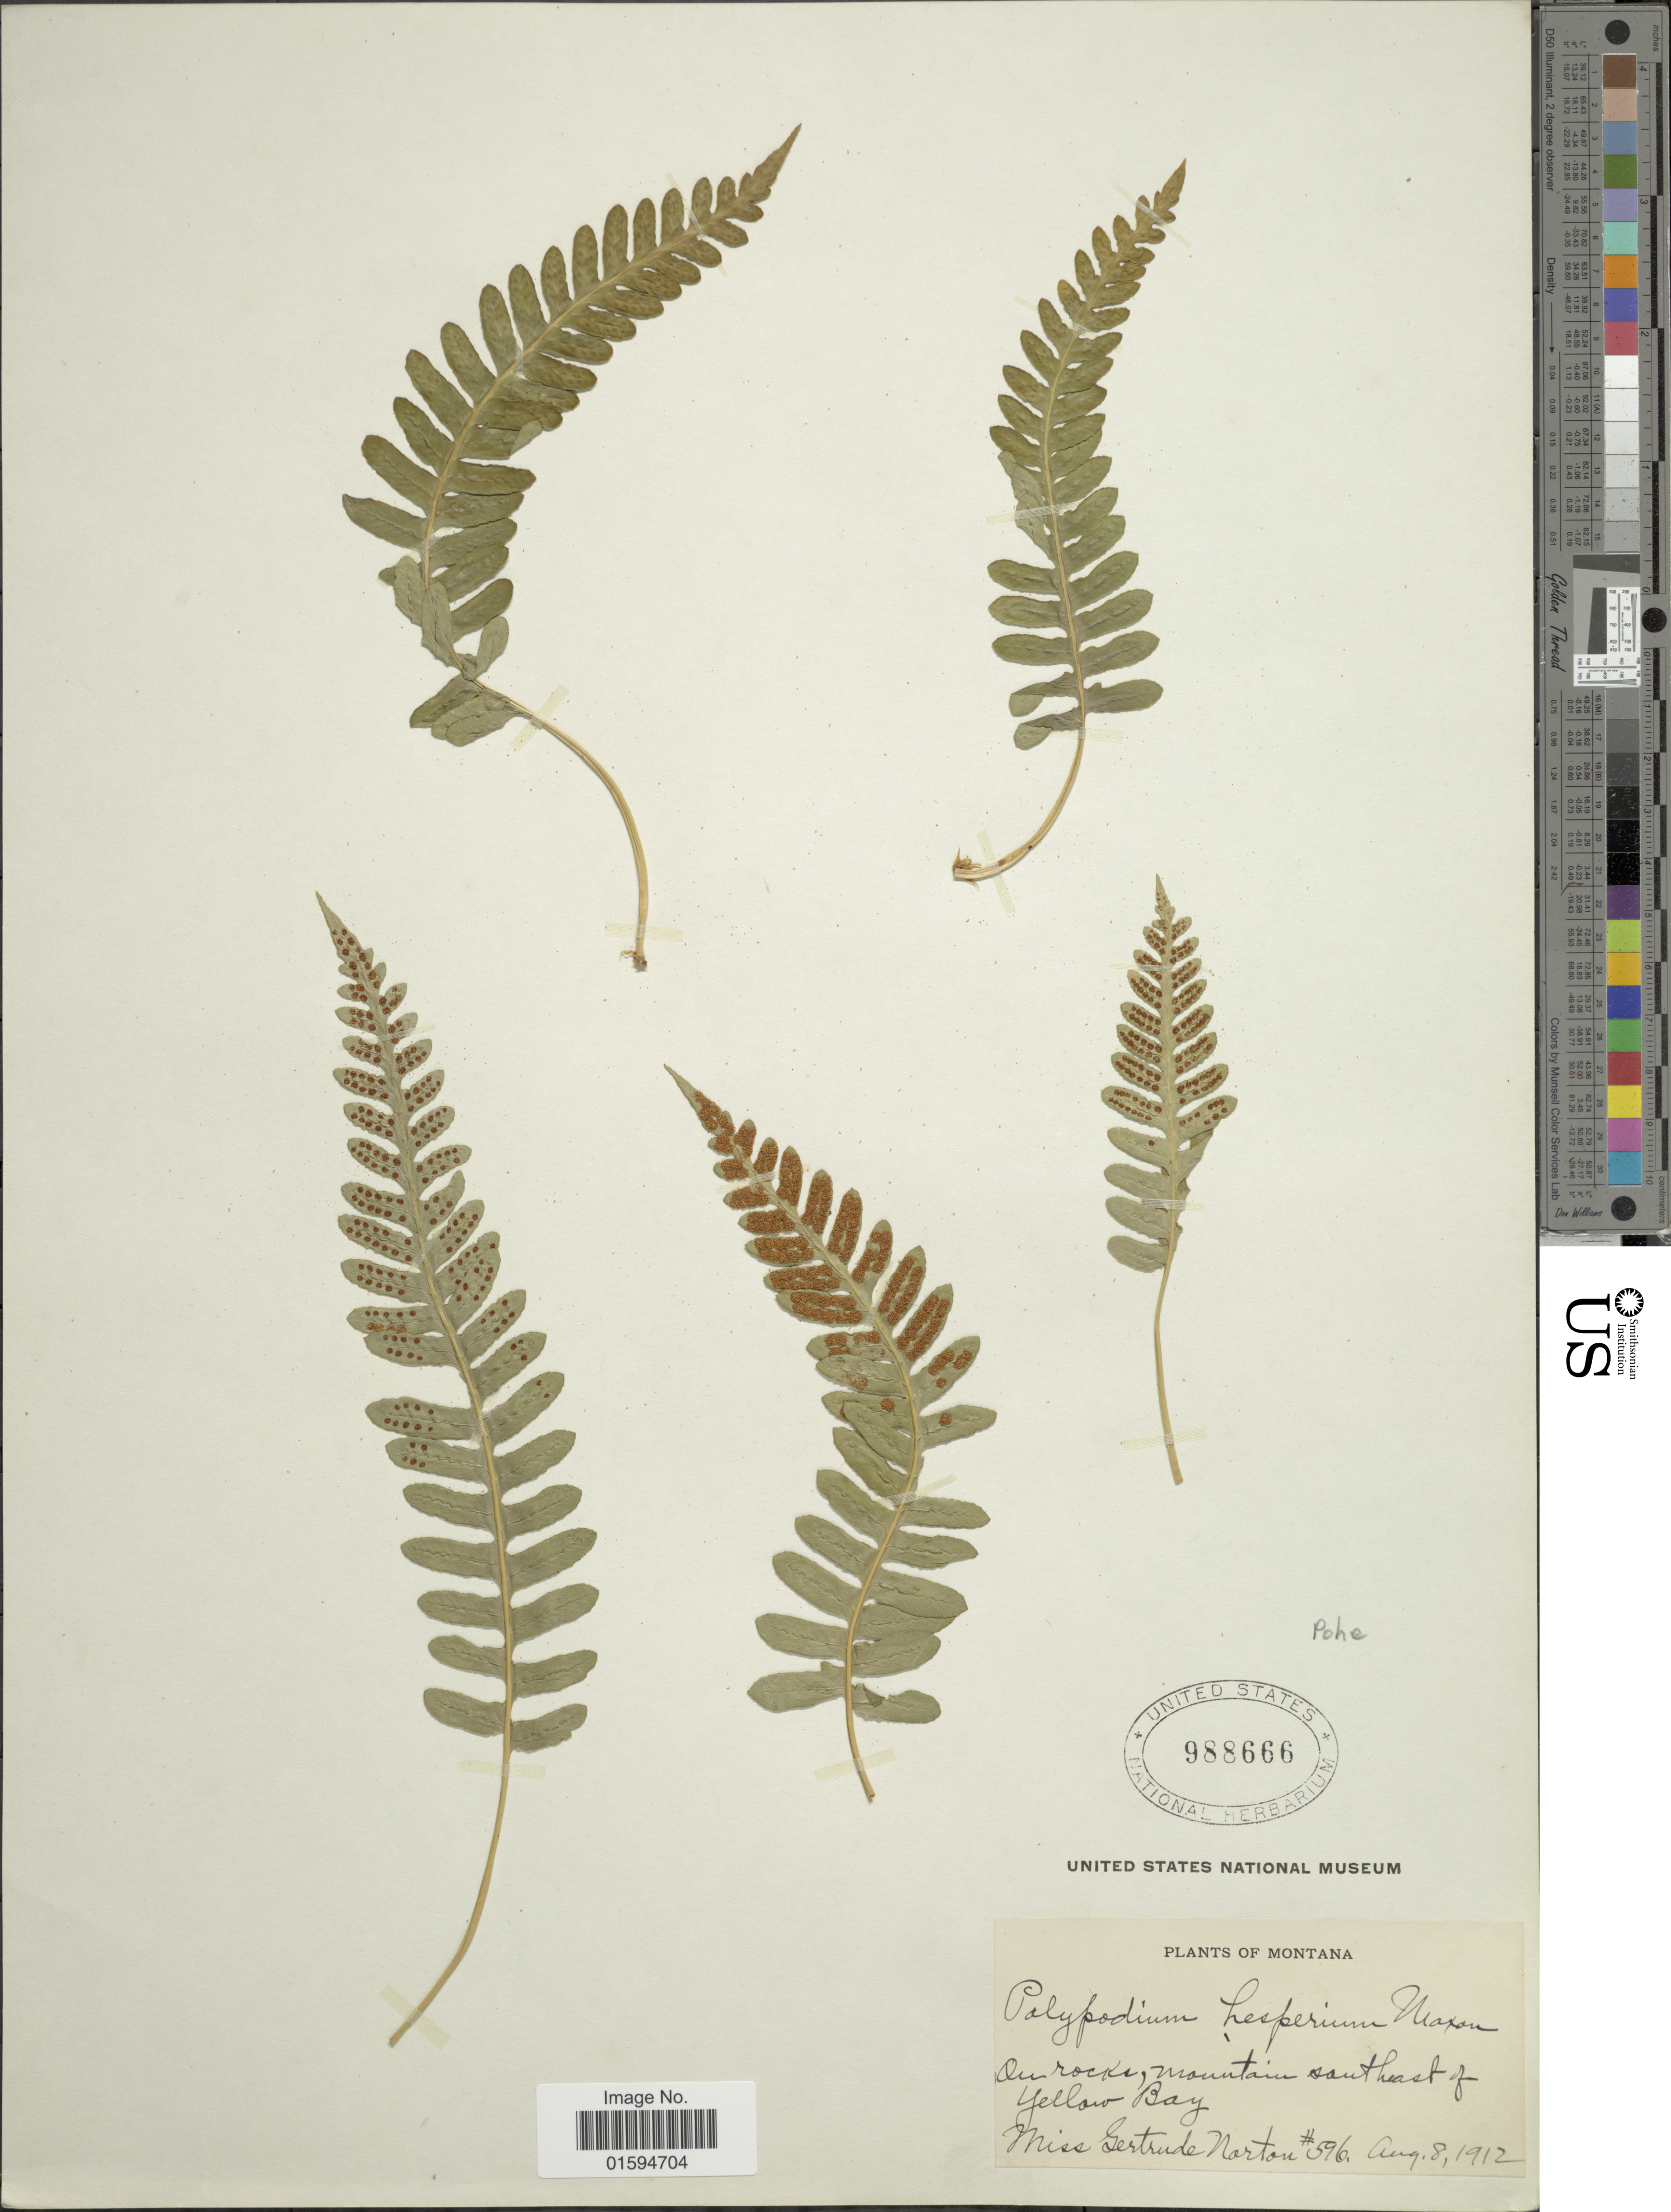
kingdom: Plantae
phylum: Tracheophyta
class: Polypodiopsida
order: Polypodiales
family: Polypodiaceae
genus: Polypodium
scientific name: Polypodium hesperium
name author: Maxon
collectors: G. Norton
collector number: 596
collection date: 1912-08-08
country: United States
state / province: Montana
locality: On rocky mountain southeast of Yellow Bay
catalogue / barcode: US 988666